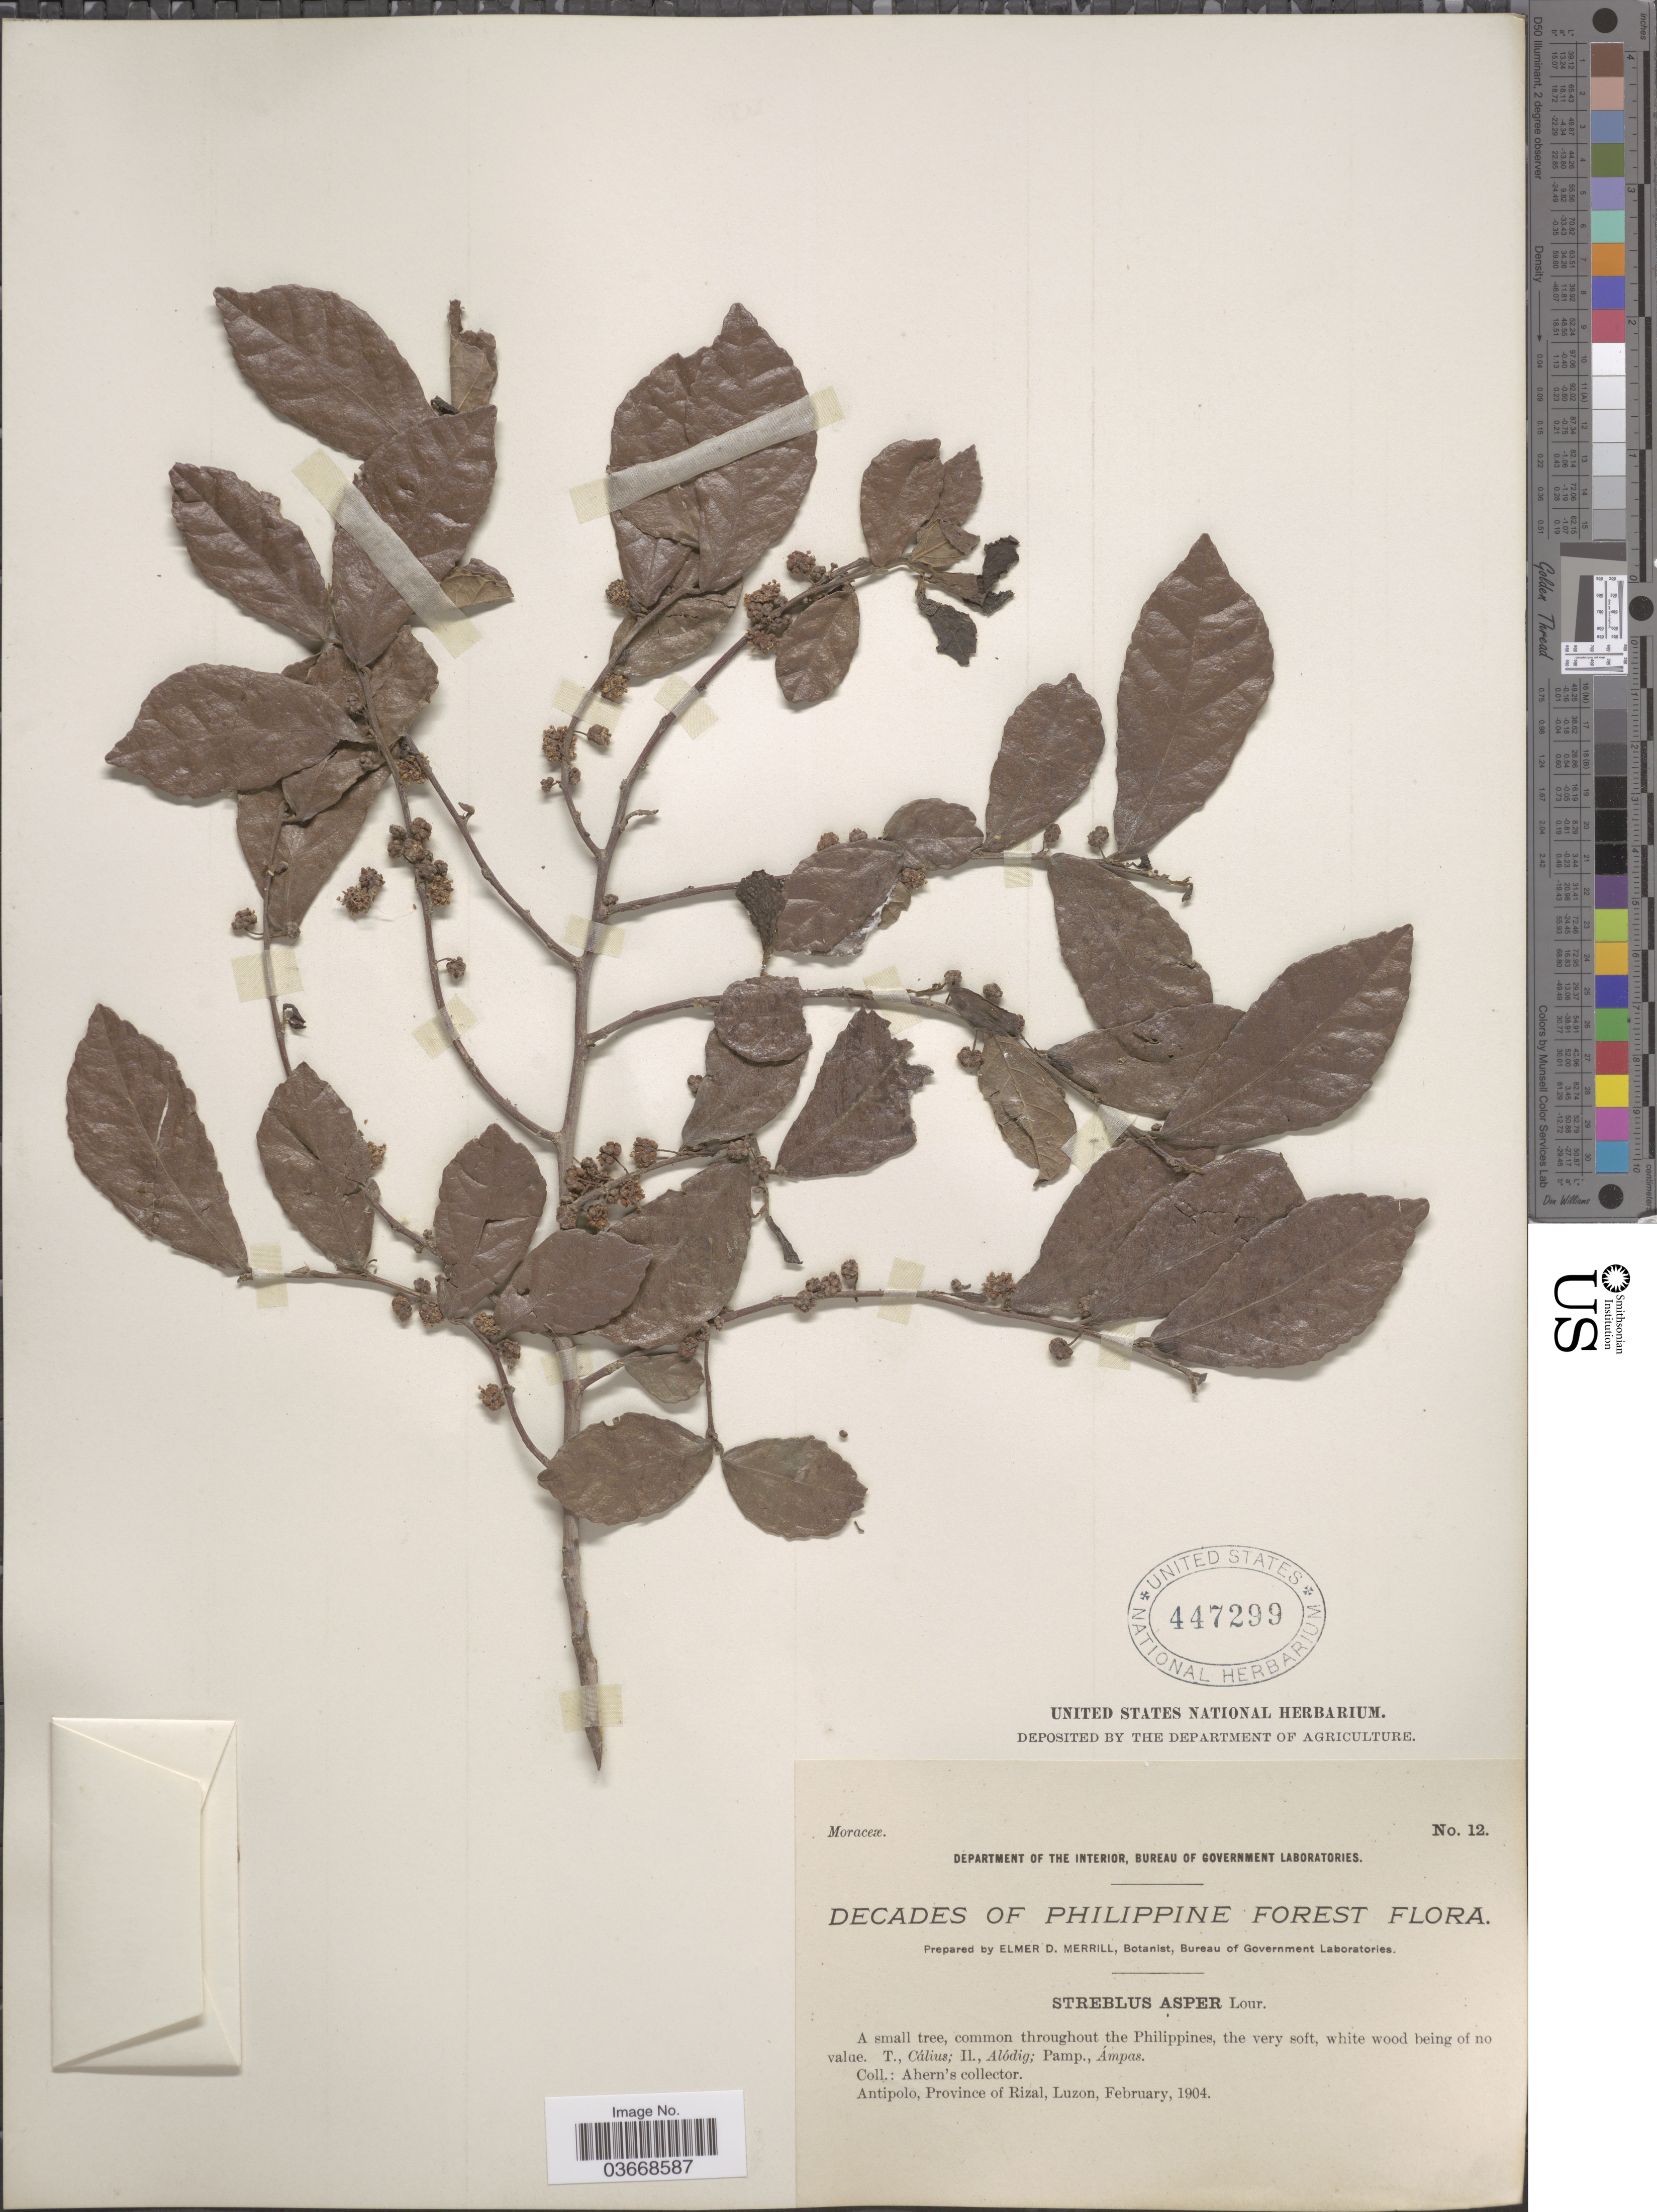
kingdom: Plantae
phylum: Tracheophyta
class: Magnoliopsida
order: Rosales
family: Moraceae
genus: Streblus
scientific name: Streblus asper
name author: Lour.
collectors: Ahern's collector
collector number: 12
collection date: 1904-02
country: Philippines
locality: Antipolo, Province of Rizal, Luzon.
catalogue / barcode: US 447299